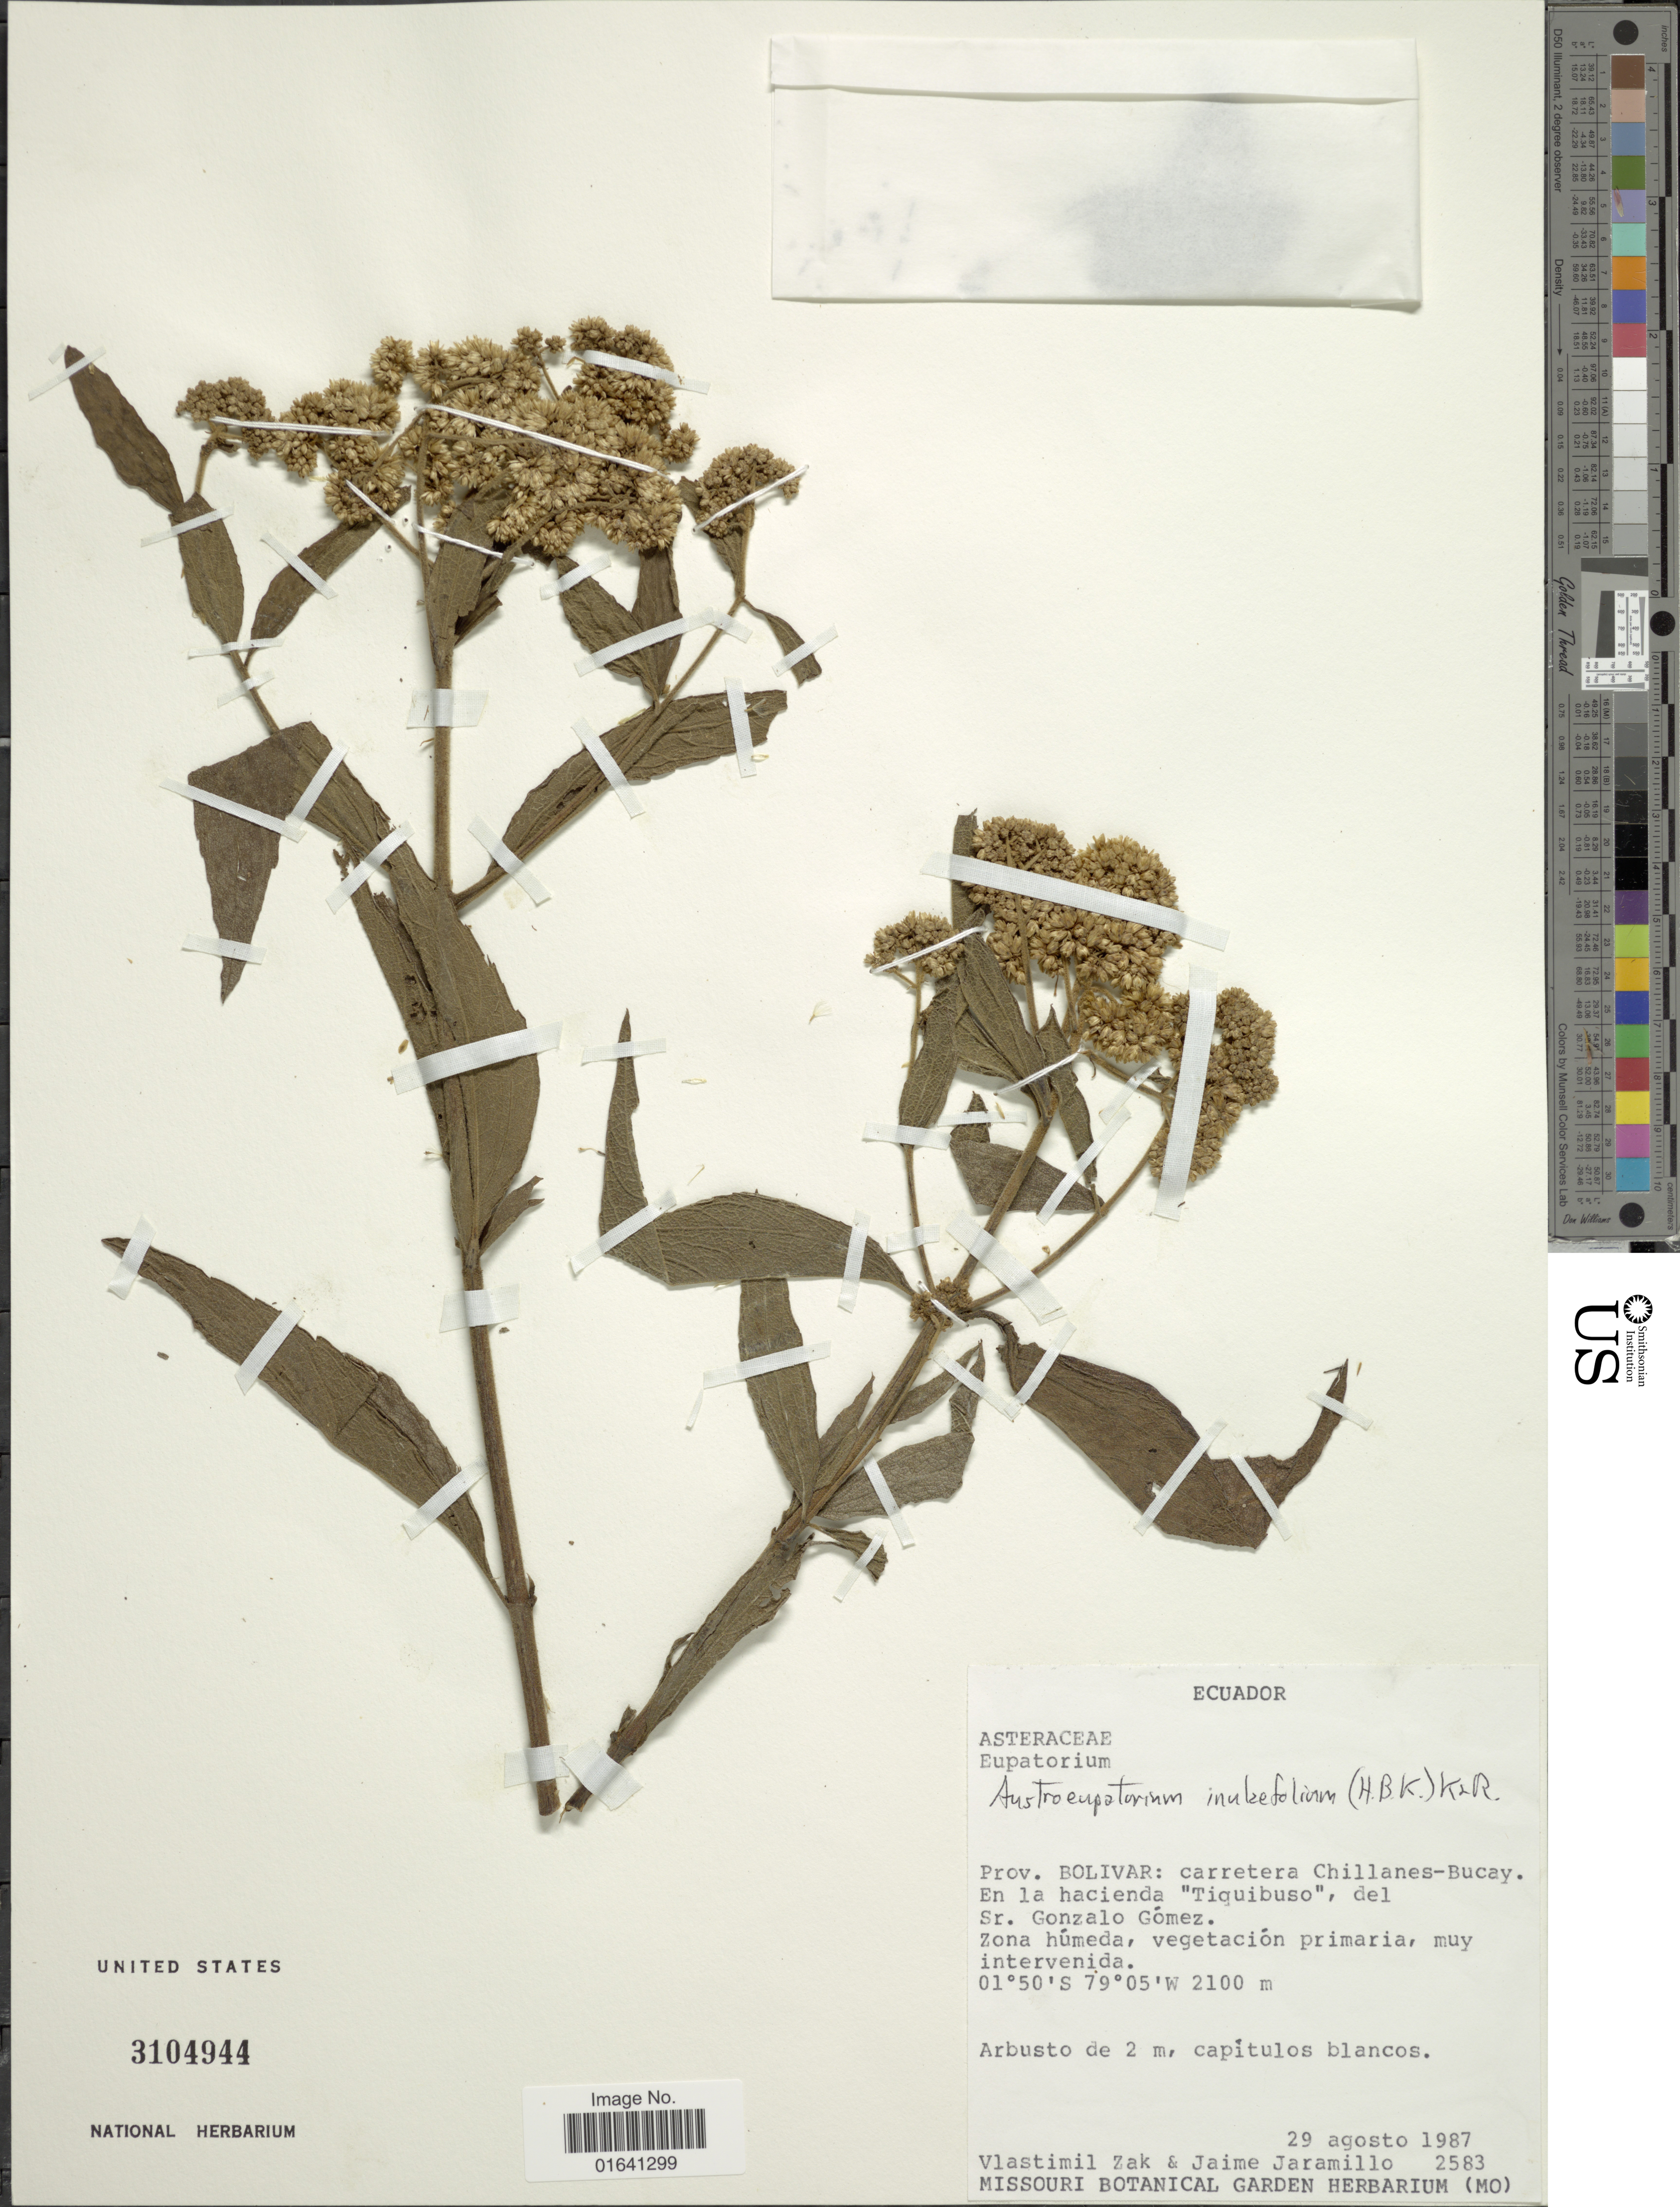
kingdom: Plantae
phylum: Tracheophyta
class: Magnoliopsida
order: Asterales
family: Asteraceae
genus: Austroeupatorium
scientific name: Austroeupatorium inulaefolium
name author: (Kunth) R.M. King & H. Rob.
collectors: V. Zak & J. Jaramillo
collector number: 2583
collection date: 1987-08-29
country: Ecuador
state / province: Bolívar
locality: Carreta Chillanes-Bucay. En la hacienda 'Tiquibuso', del Sr. Gonzalo Gómez. Zona húmeda, vegetació primaria, muy intervenida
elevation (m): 2100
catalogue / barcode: US 3104944